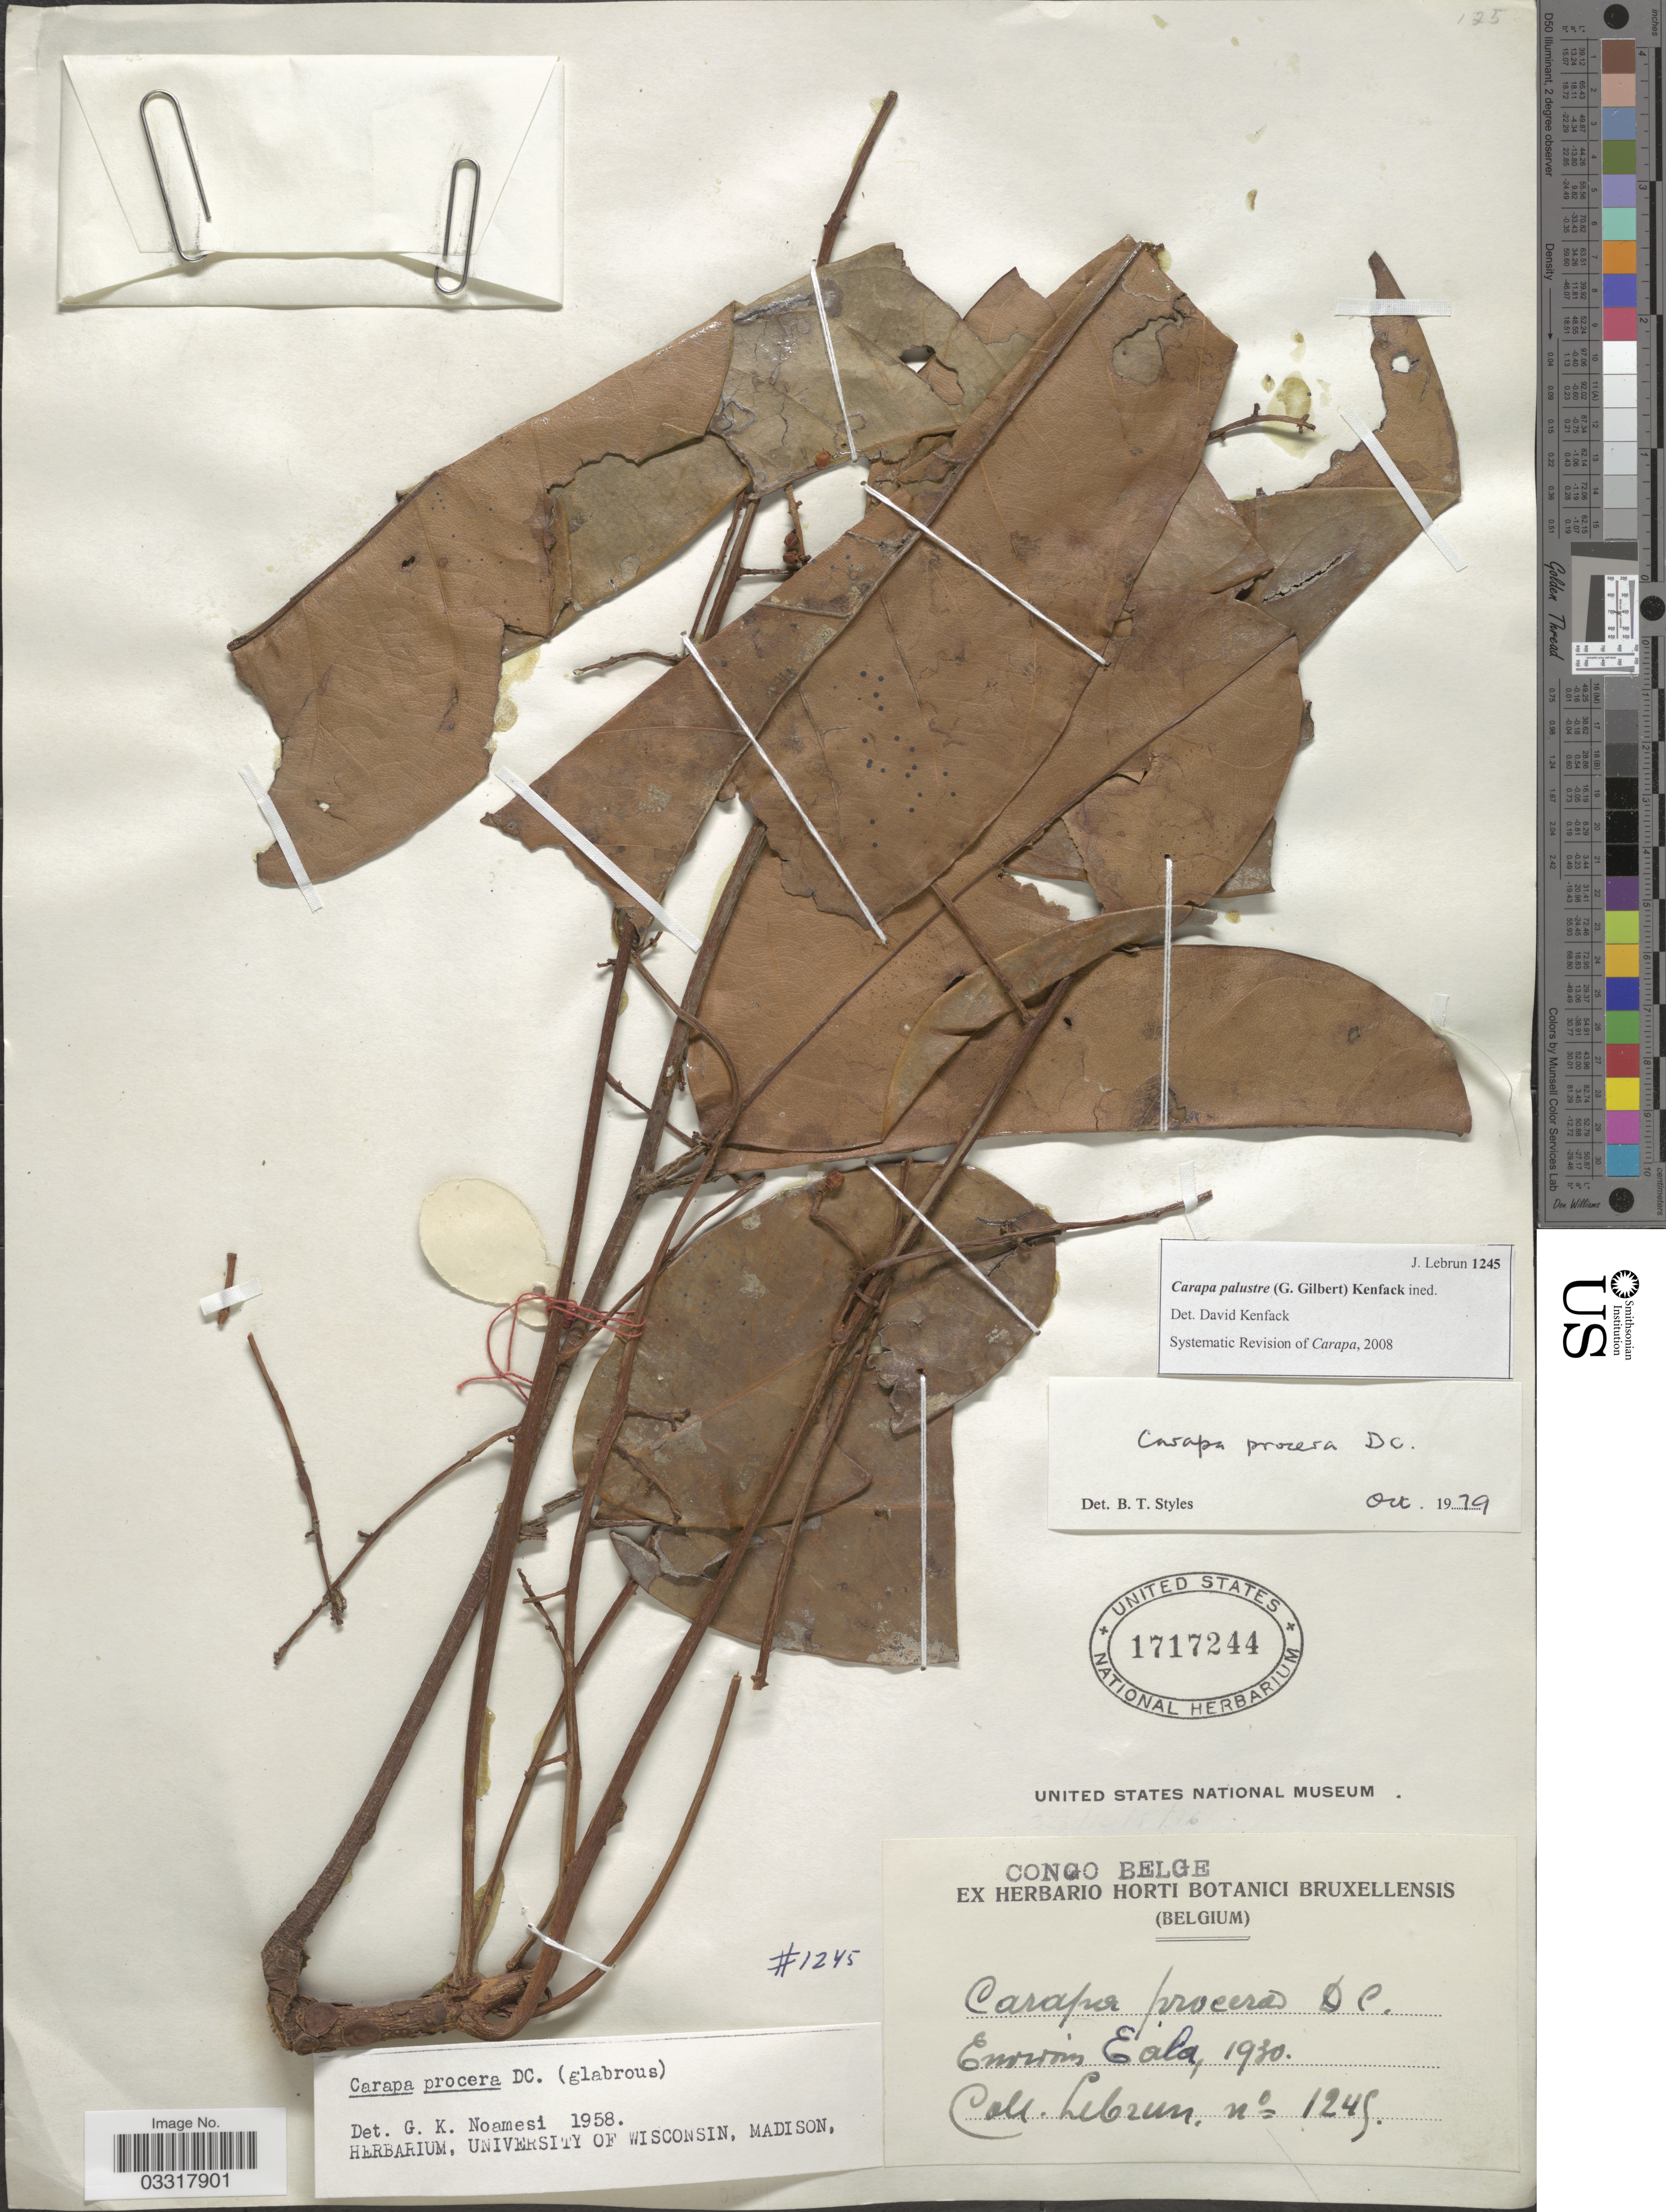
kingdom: Plantae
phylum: Tracheophyta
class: Magnoliopsida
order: Sapindales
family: Meliaceae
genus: Carapa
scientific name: Carapa palustris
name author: (G.C.C. Gilbert) Kenfack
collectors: J.A. Lebrun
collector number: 1245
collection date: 1930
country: Congo, Democratic Republic of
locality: Congo Belge. Environs Eala.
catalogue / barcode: US 1717244